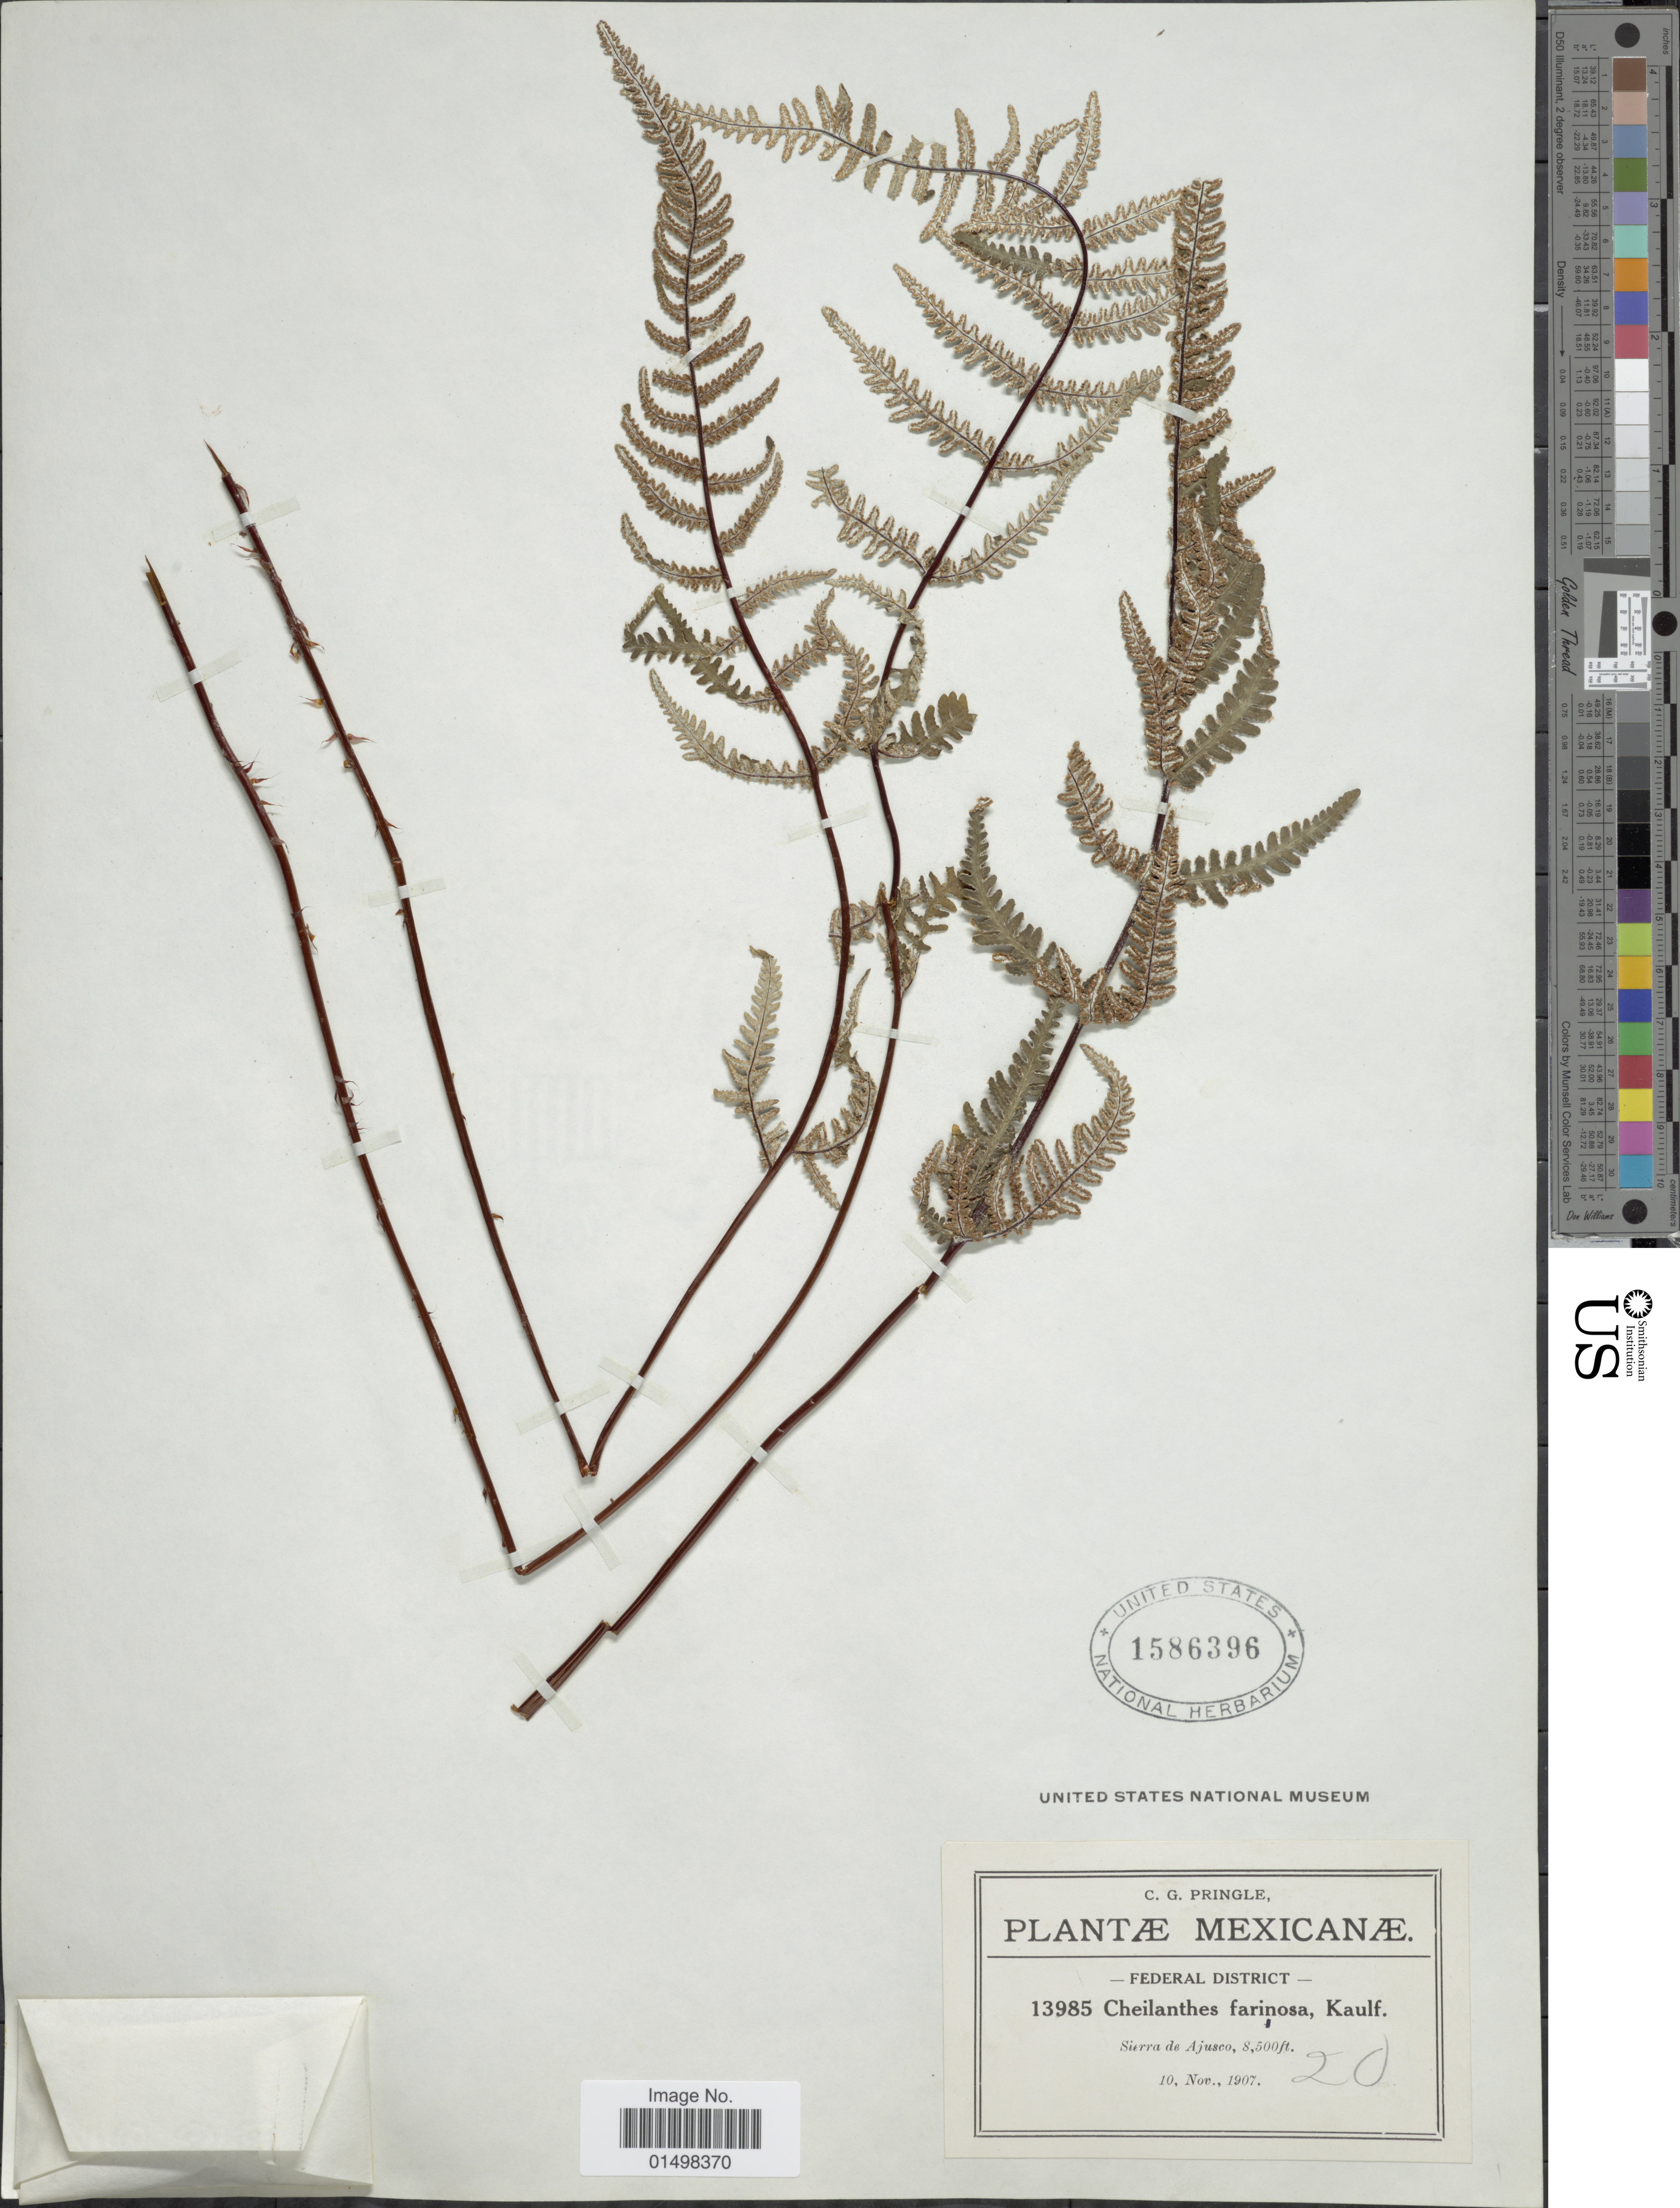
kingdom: Plantae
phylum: Tracheophyta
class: Polypodiopsida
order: Polypodiales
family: Pteridaceae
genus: Aleuritopteris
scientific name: Aleuritopteris farinosa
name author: (Forssk.) Fée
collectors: C. G. Pringle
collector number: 13985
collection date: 1907-11-10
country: Mexico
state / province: Distrito Federal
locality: Federal District. Sierra de Ajusco.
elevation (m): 2591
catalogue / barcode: US 1586396